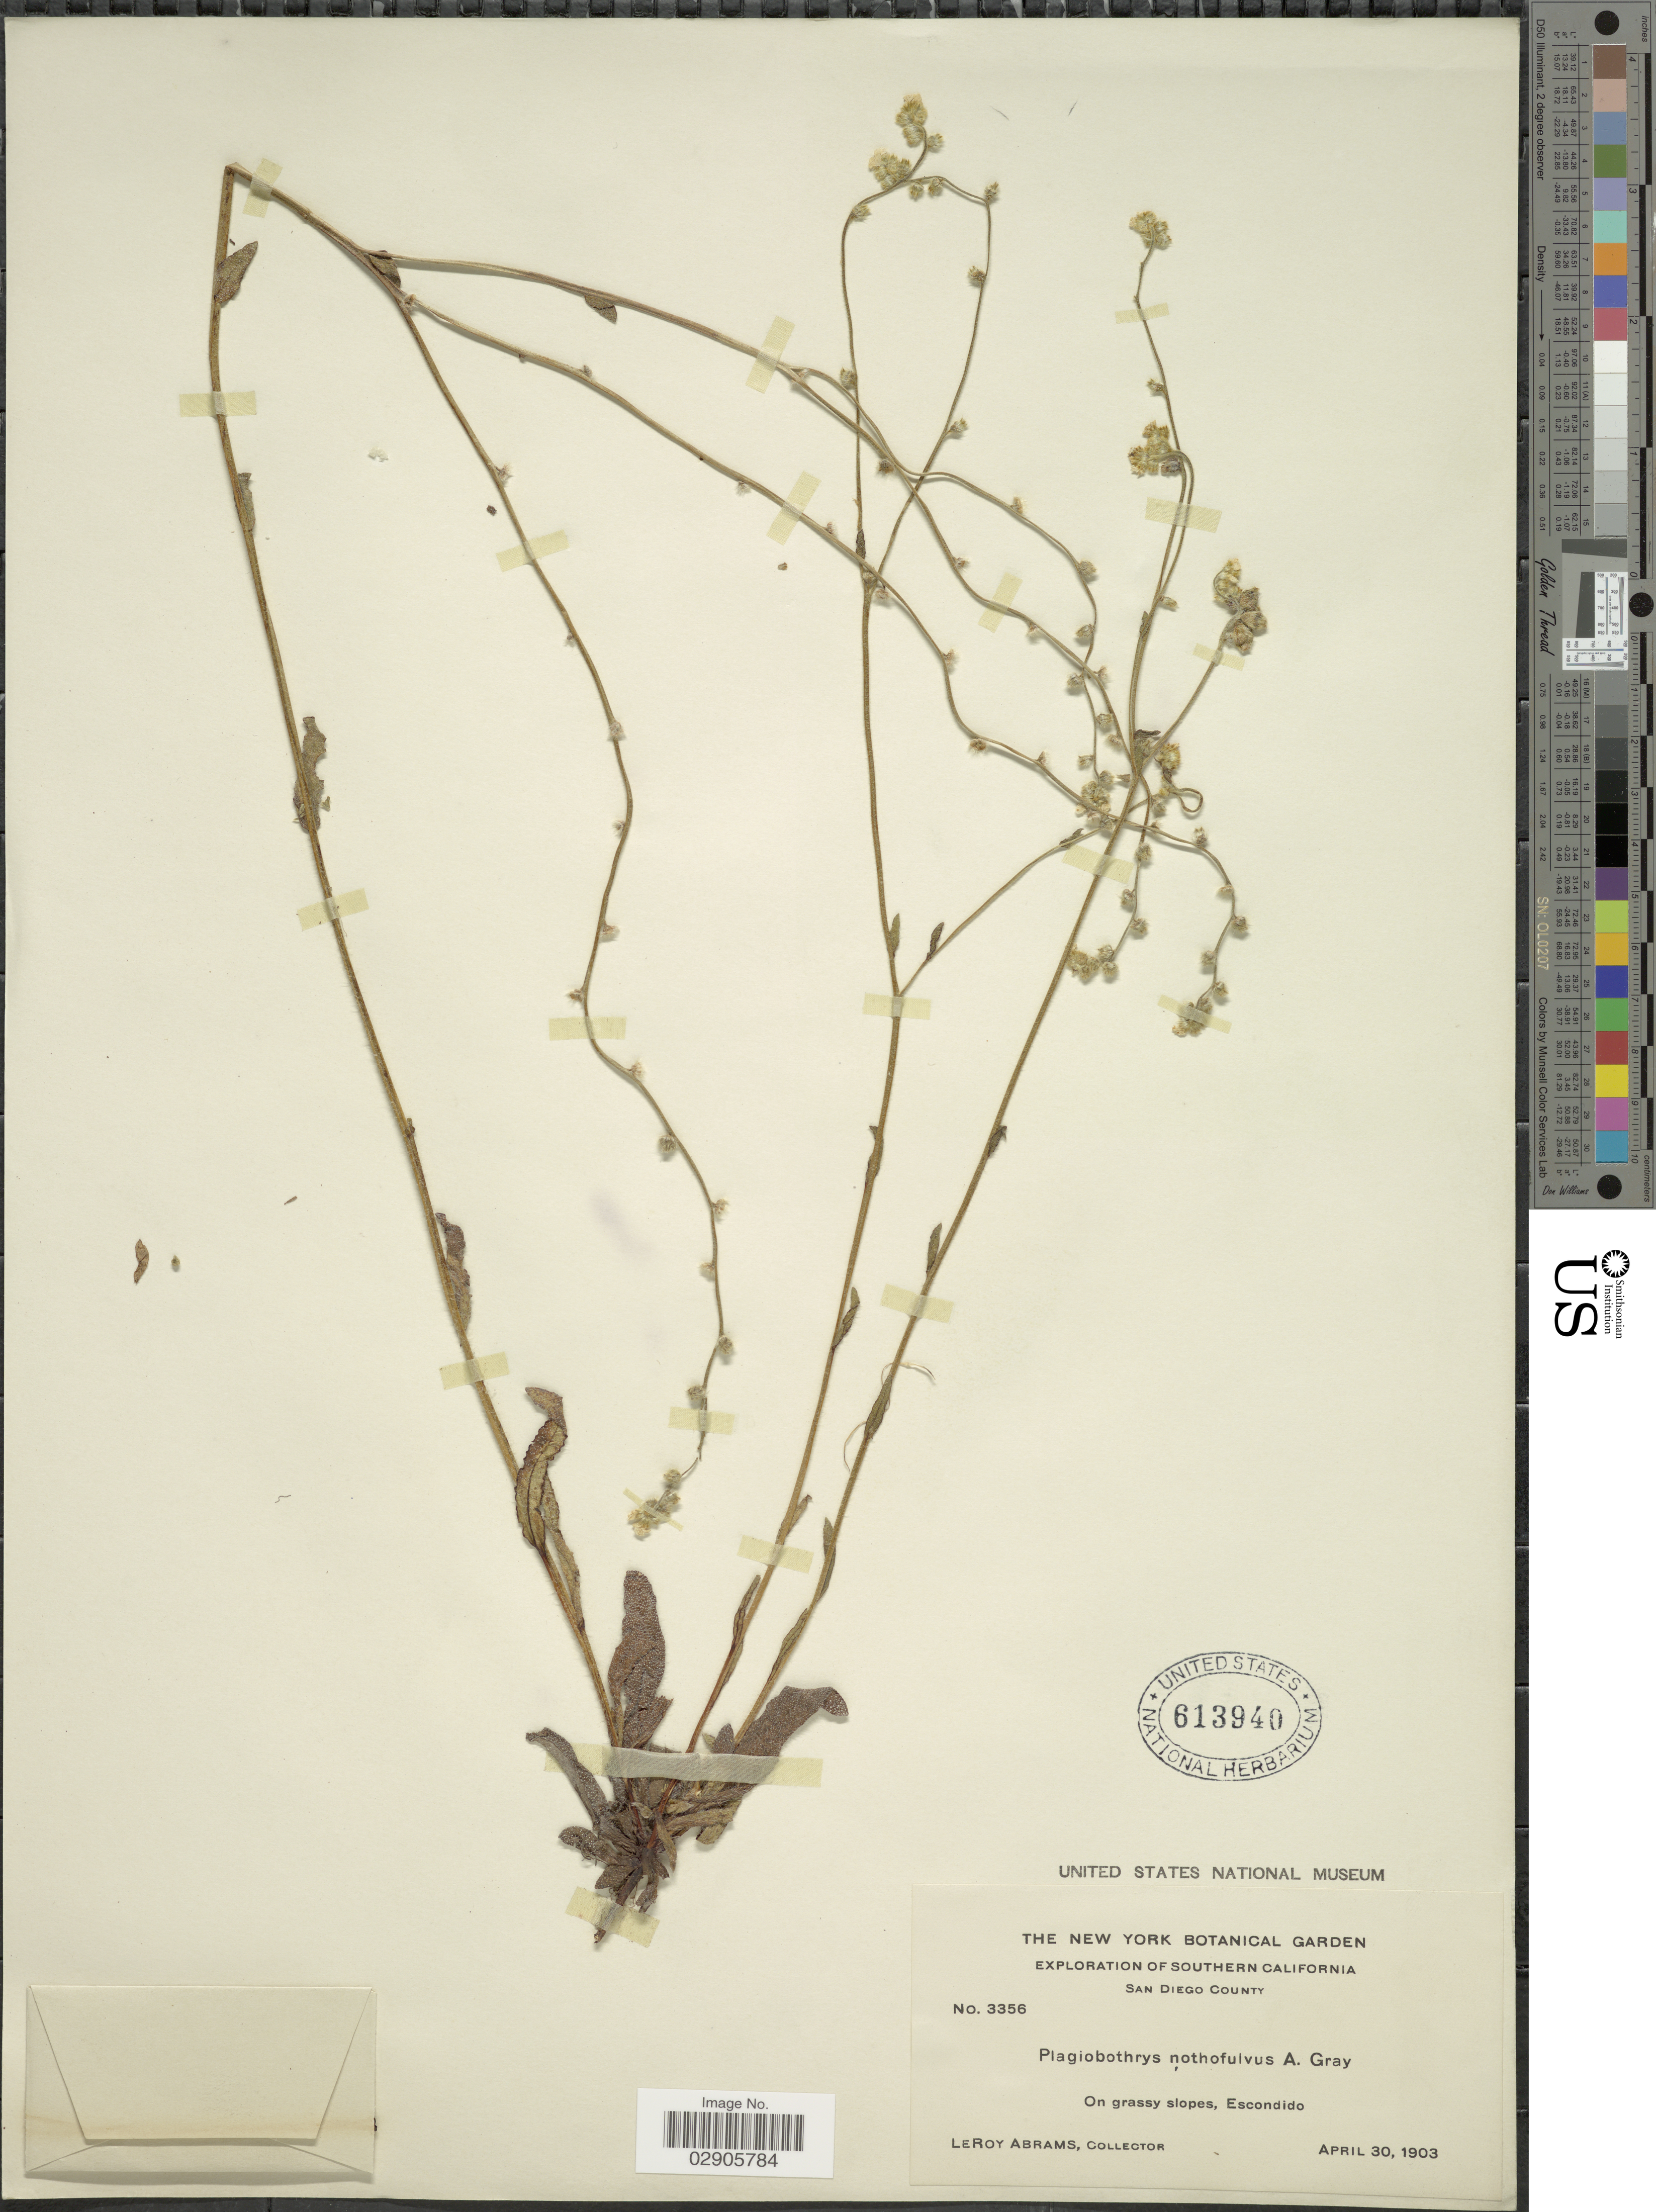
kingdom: Plantae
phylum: Tracheophyta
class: Magnoliopsida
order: Boraginales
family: Boraginaceae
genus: Plagiobothrys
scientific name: Plagiobothrys nothofulvus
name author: (A. Gray) A. Gray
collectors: L. Abrams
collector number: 3356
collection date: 1903-04-30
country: United States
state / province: California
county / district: San Diego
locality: Southern California. San Diego County. On grassy slopes, Escondido.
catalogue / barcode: US 613940